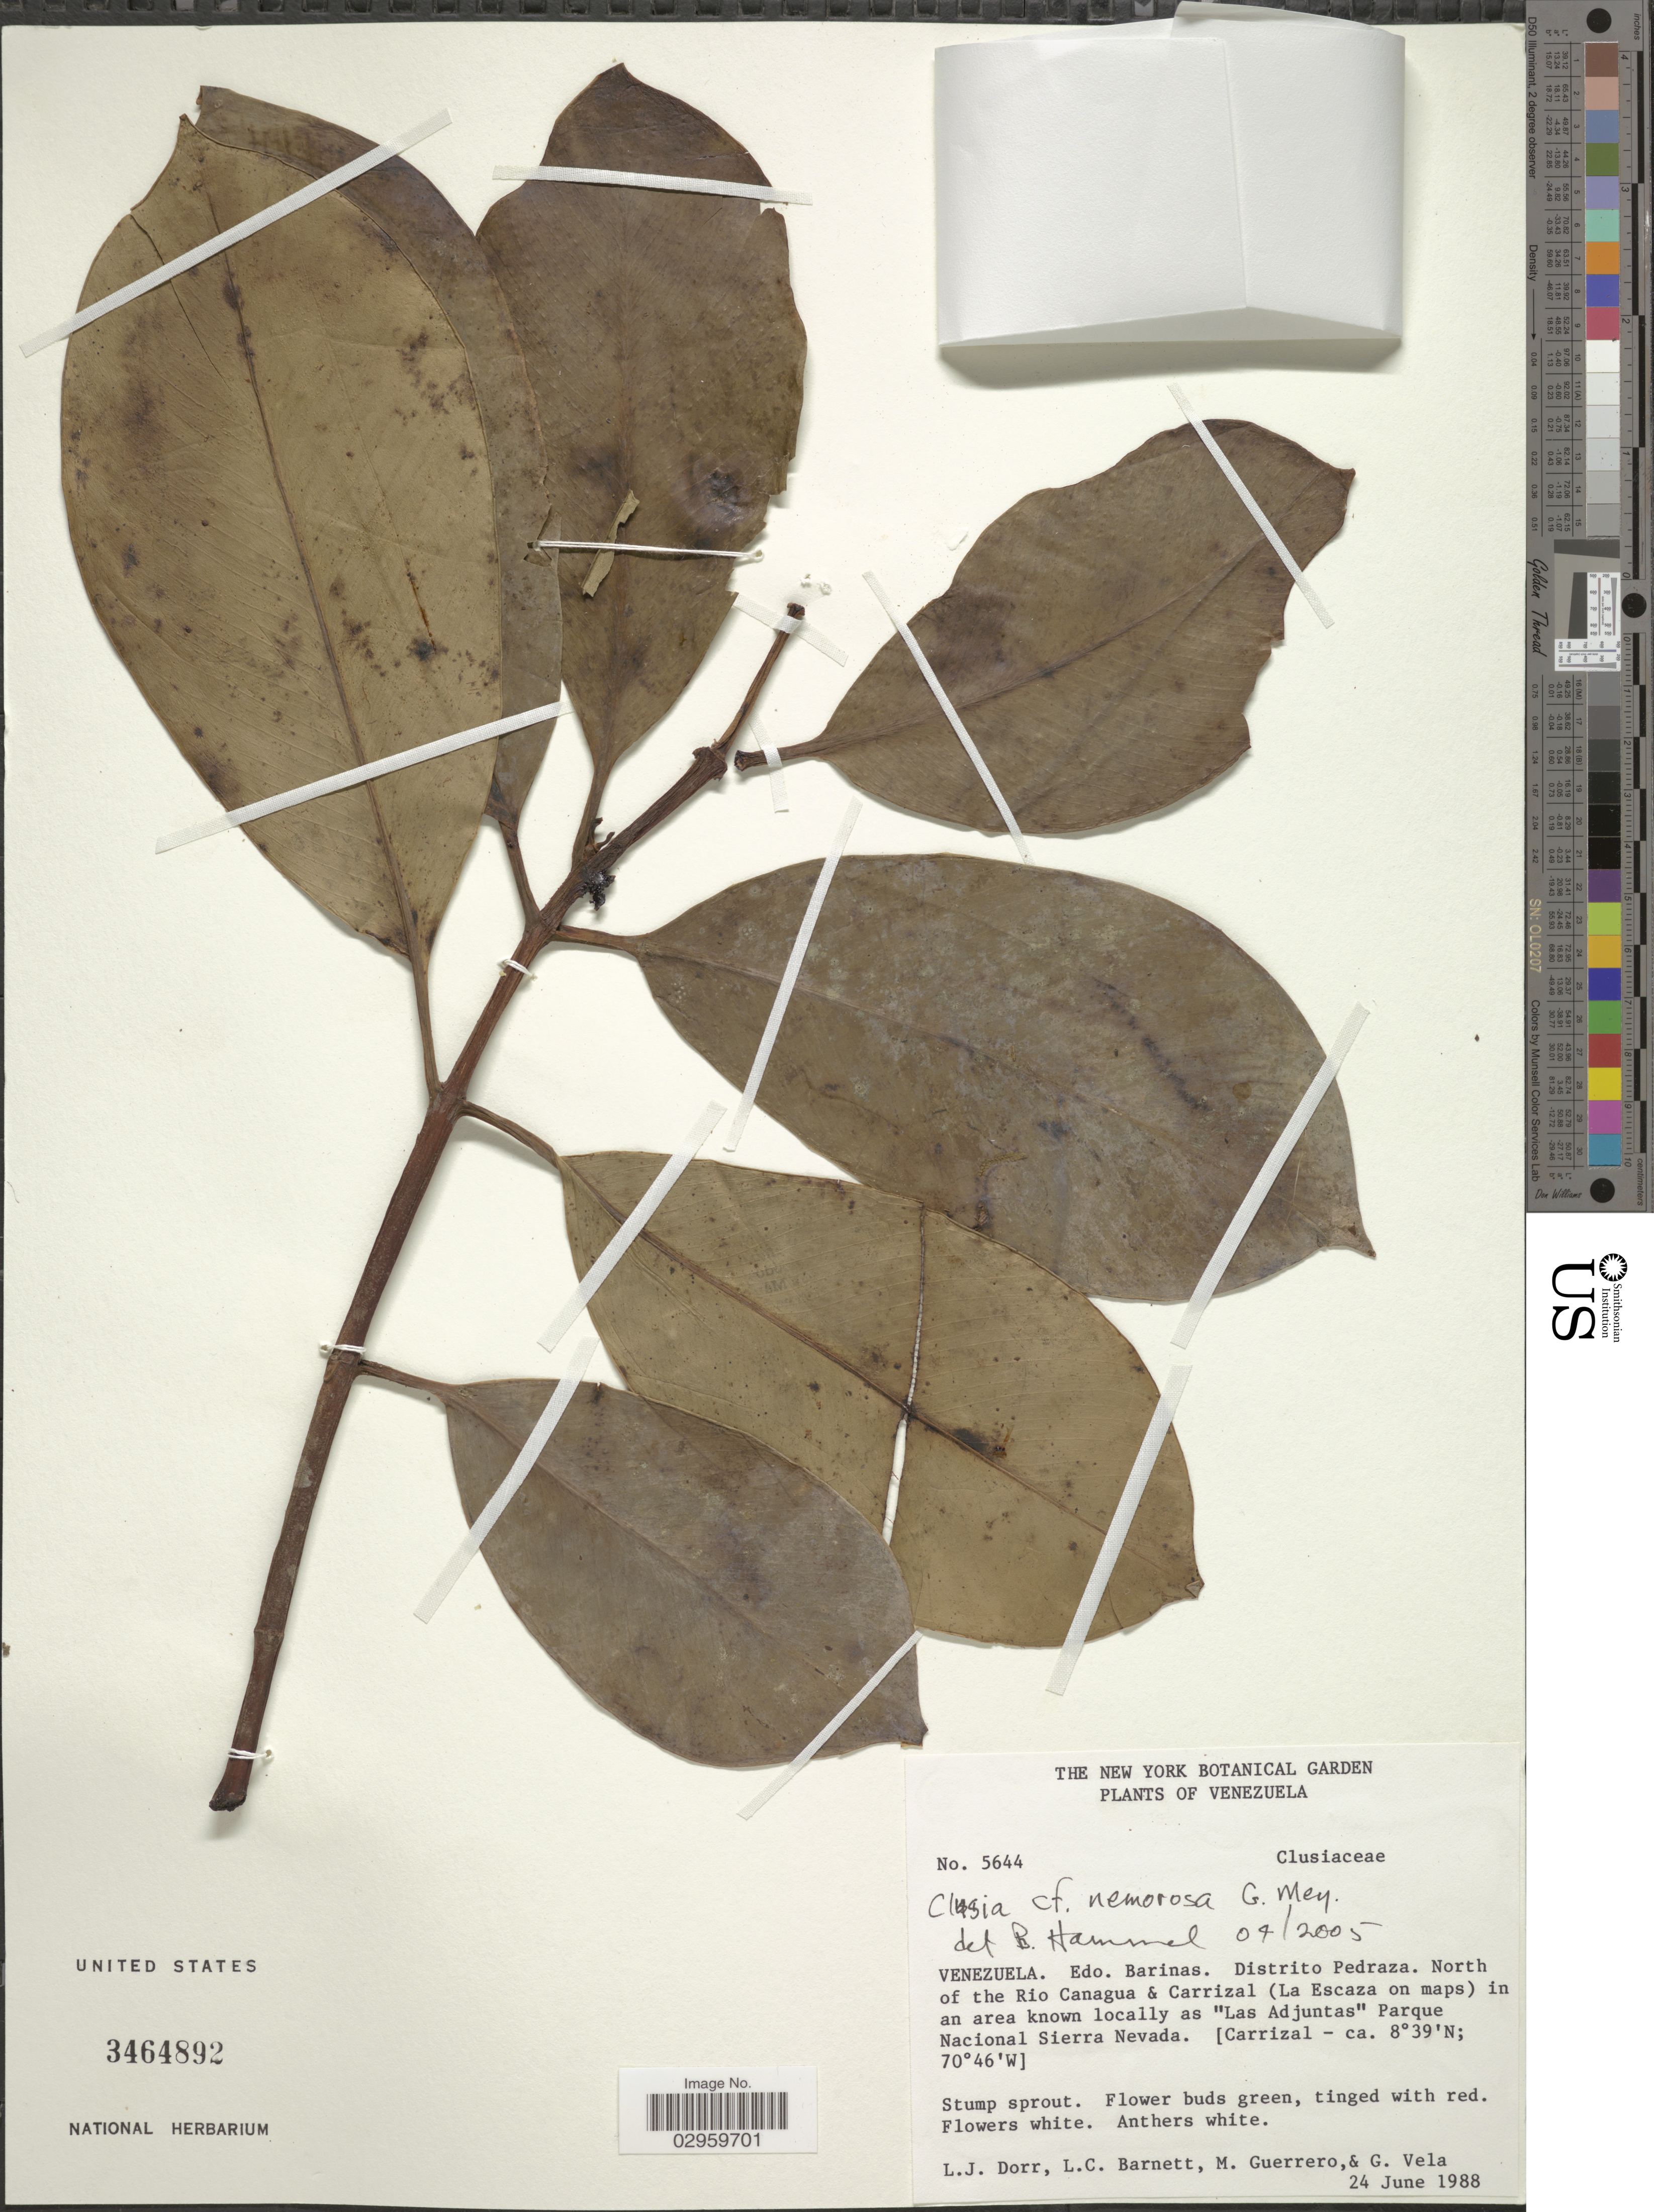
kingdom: Plantae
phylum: Tracheophyta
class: Magnoliopsida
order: Malpighiales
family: Clusiaceae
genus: Clusia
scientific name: Clusia nemorosa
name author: G. Mey.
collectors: L. J. Dorr, L. C. Barnett, M. Guerrero & G. Vela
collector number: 5644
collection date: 1988-06-24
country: Venezuela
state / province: Barinas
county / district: Pedraza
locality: N of Rio Canagua & Carrizal (La Escaza on maps) in an area known locally as "Las Adjuntas" Parque Nacional Sierra Nevada.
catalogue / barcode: US 3464892